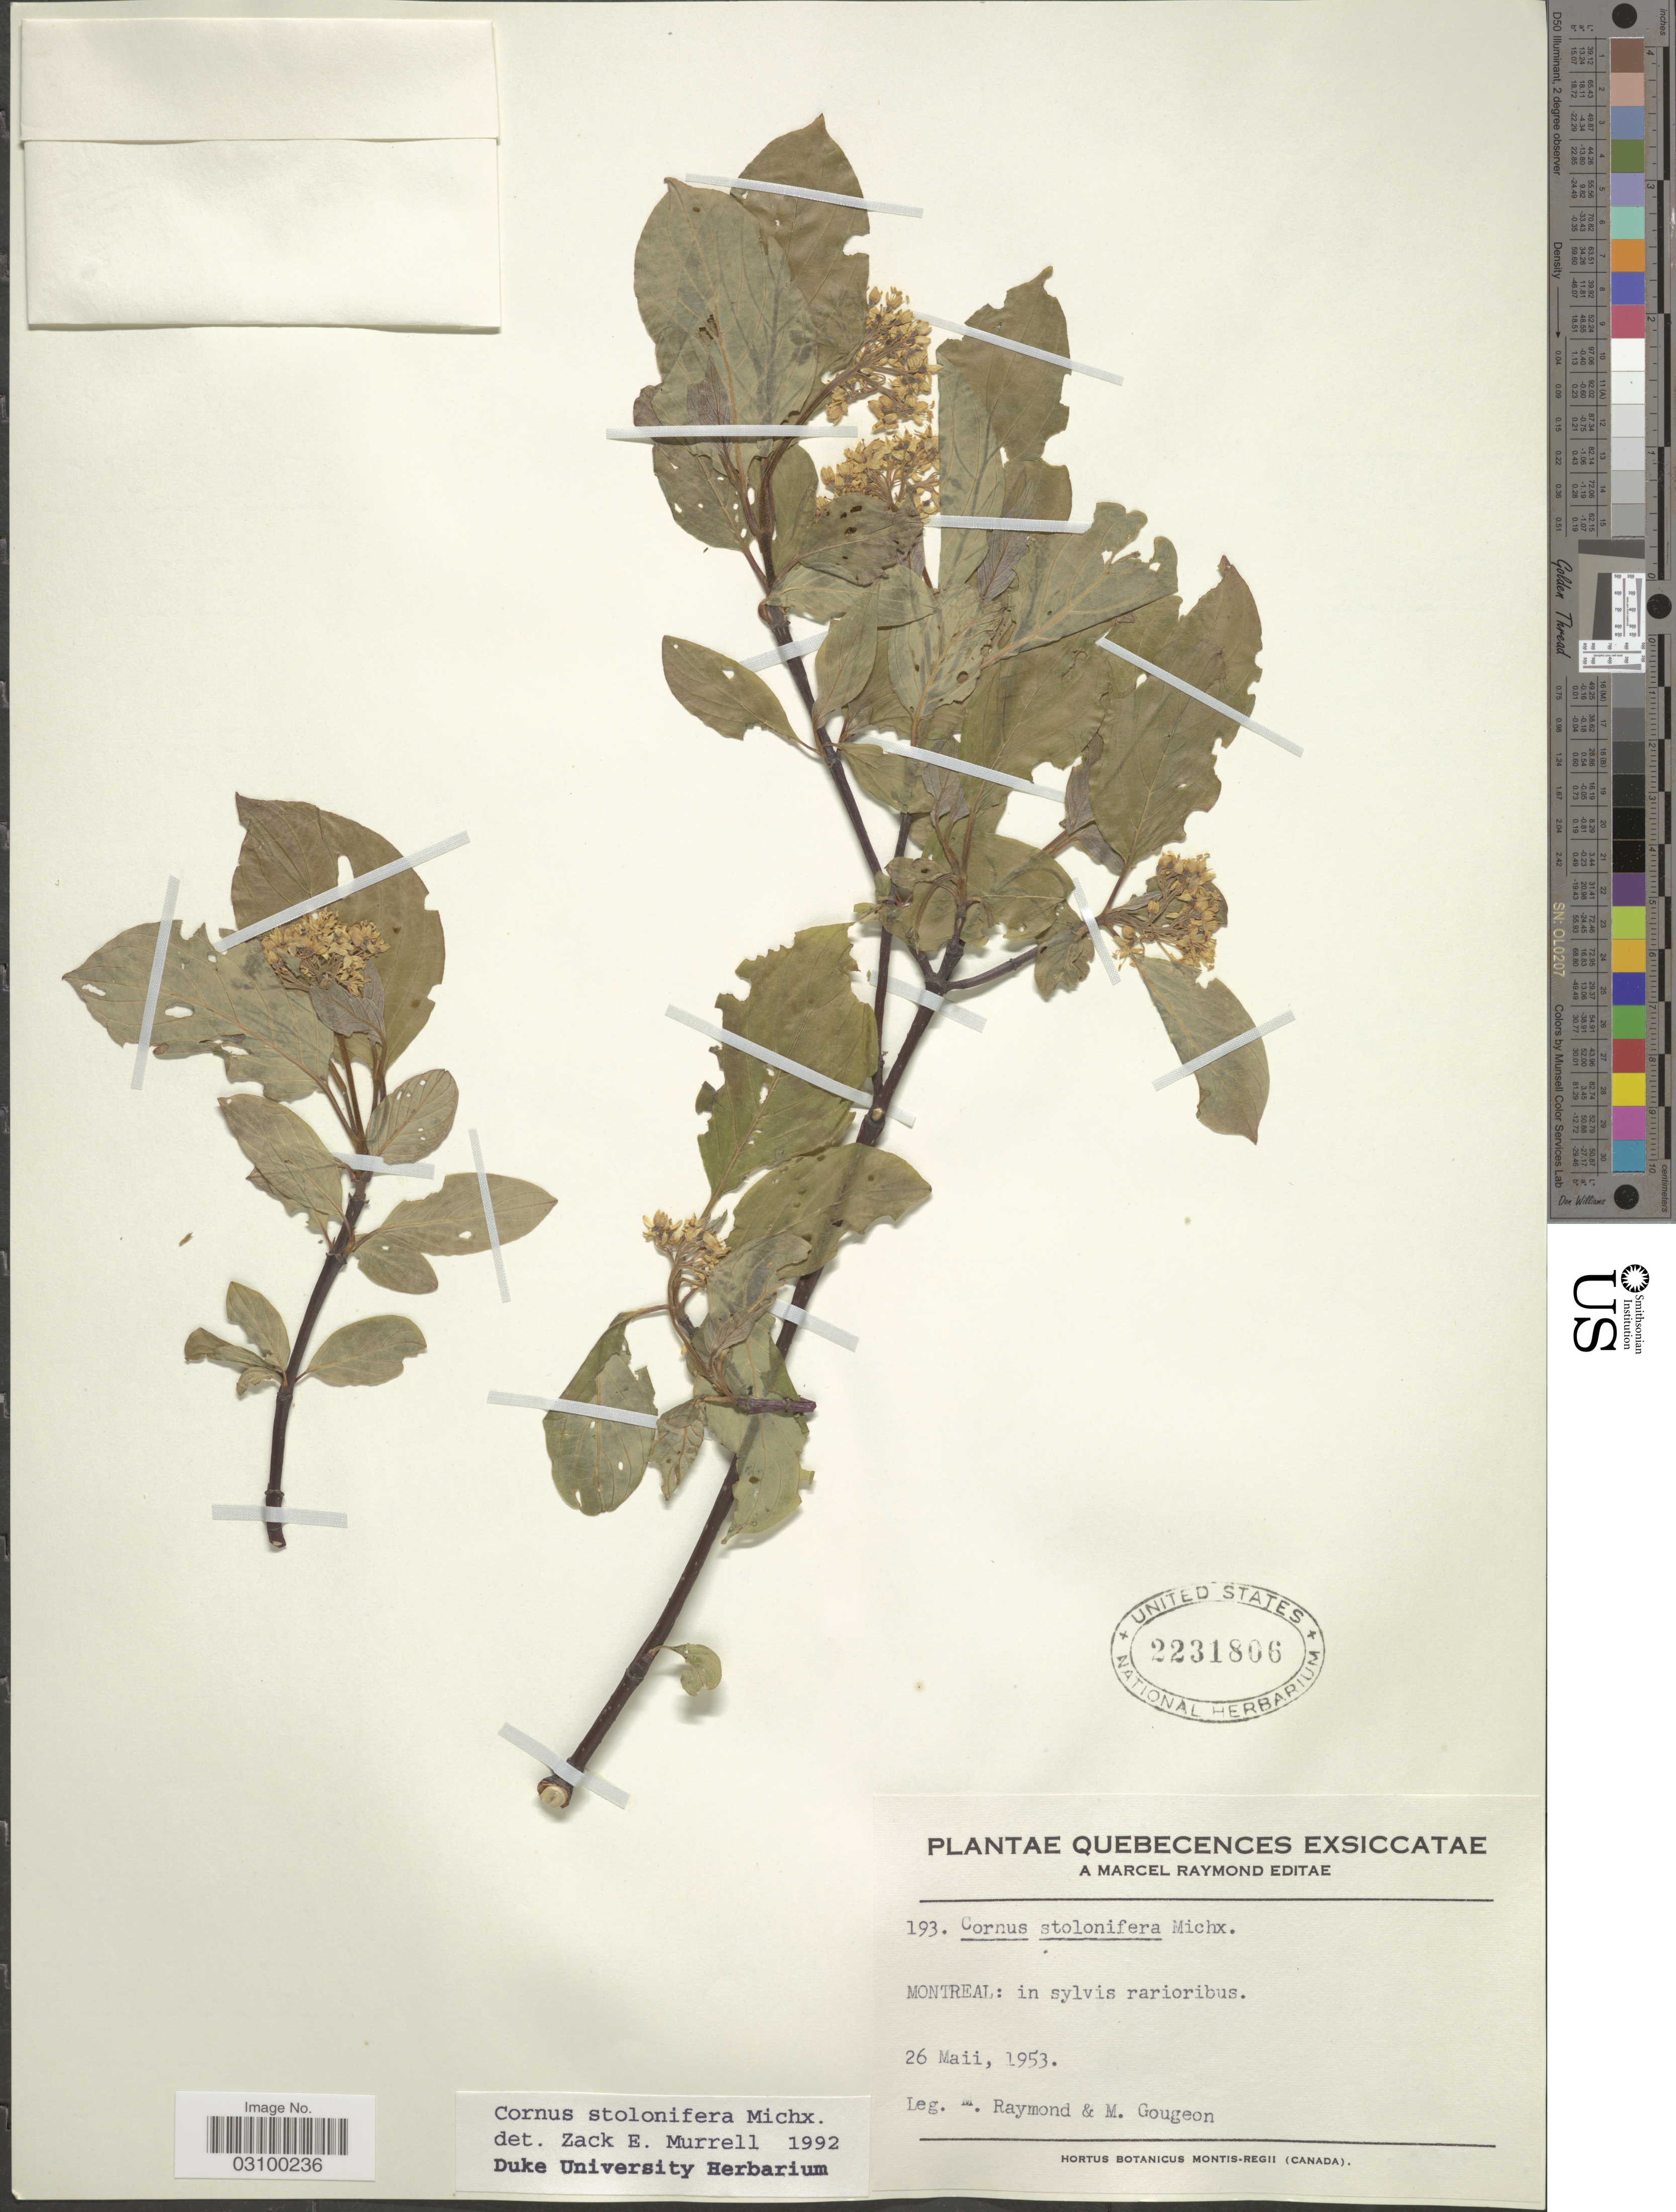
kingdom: Plantae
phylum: Tracheophyta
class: Magnoliopsida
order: Cornales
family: Cornaceae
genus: Cornus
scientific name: Cornus sericea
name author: L.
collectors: M. Gougeon & M. Gougeon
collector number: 193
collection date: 1953-05-26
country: Canada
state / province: Quebec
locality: Montreal.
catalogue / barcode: US 2231806